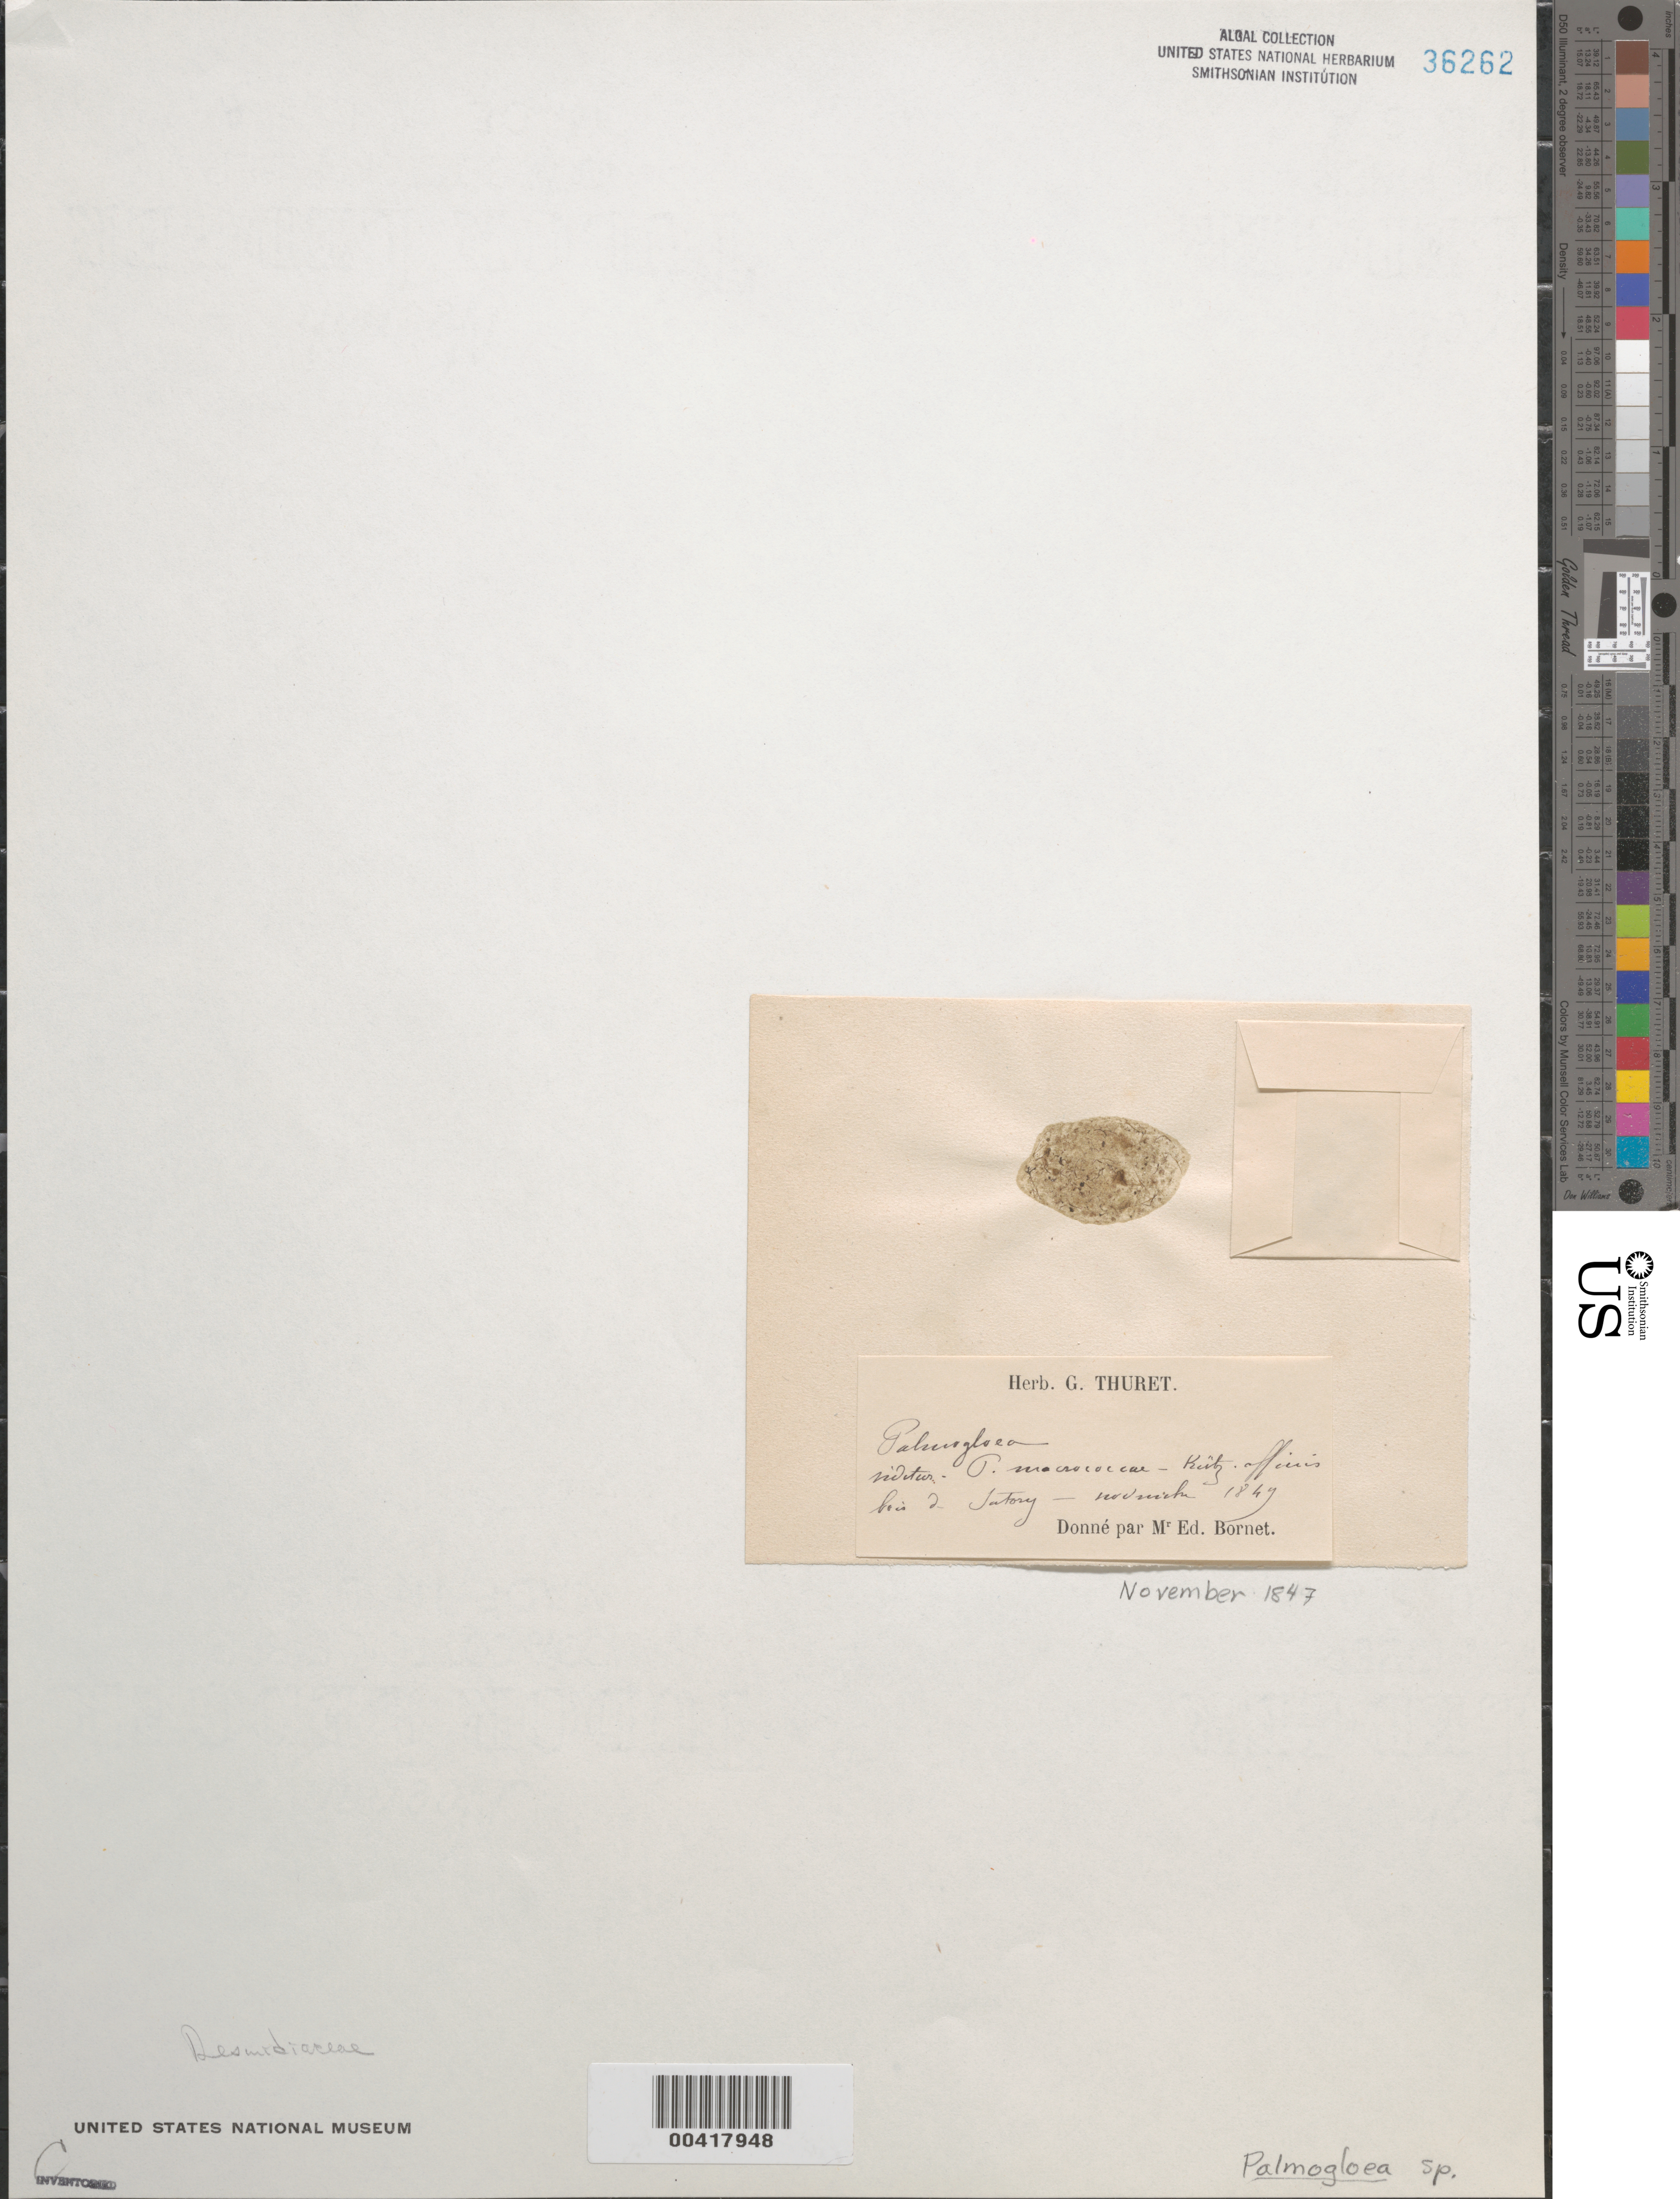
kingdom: Plantae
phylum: Chlorophyta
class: Chlorophyceae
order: Chlamydomonadales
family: Coccomyxaceae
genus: Palmogloea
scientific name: Palmogloea sp.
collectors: Thuret, G. (herbarium)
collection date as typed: Nov 1847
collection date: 1847-11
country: France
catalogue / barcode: US 36262